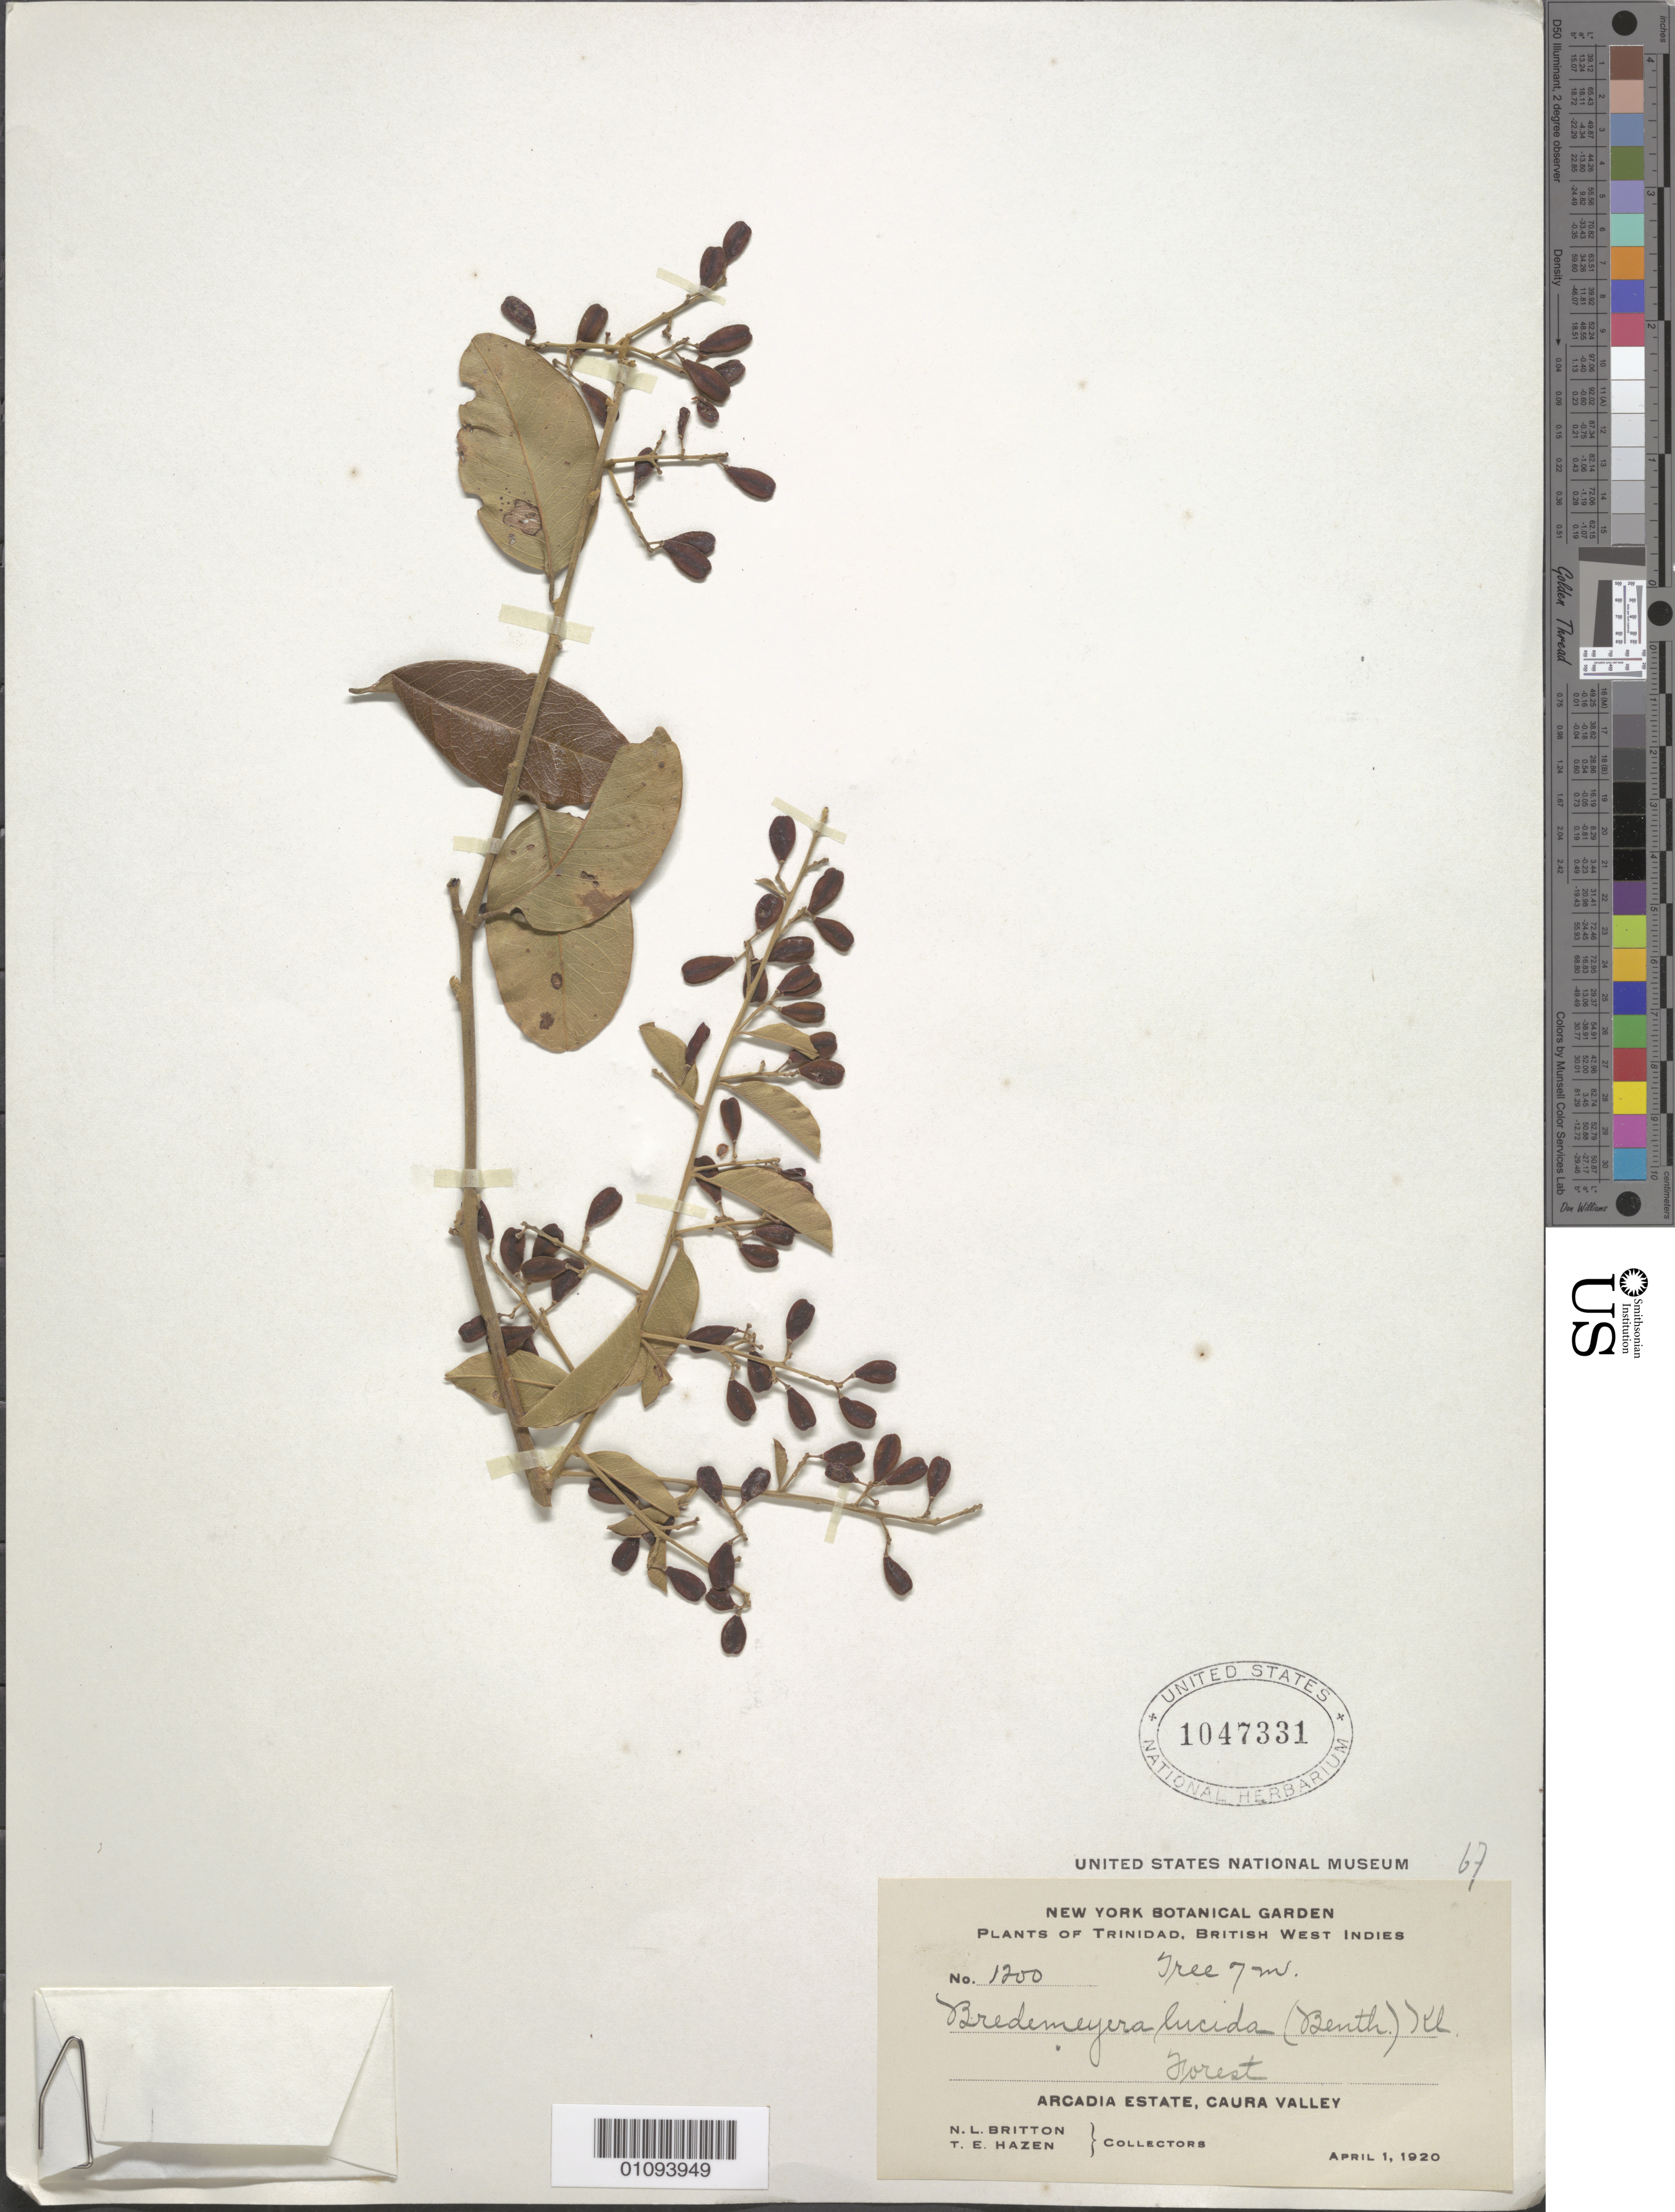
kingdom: Plantae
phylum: Tracheophyta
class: Magnoliopsida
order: Fabales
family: Polygalaceae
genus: Bredemeyera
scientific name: Bredemeyera lucida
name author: (Benth.) Klotzsch ex Hassk.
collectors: N. Britton & T. E. Hazen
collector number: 1200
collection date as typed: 01 Apr 1920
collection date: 1920-04-01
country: Trinidad and Tobago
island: Trinidad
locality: Arcadia Estate, Caura Valley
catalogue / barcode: US 1047331